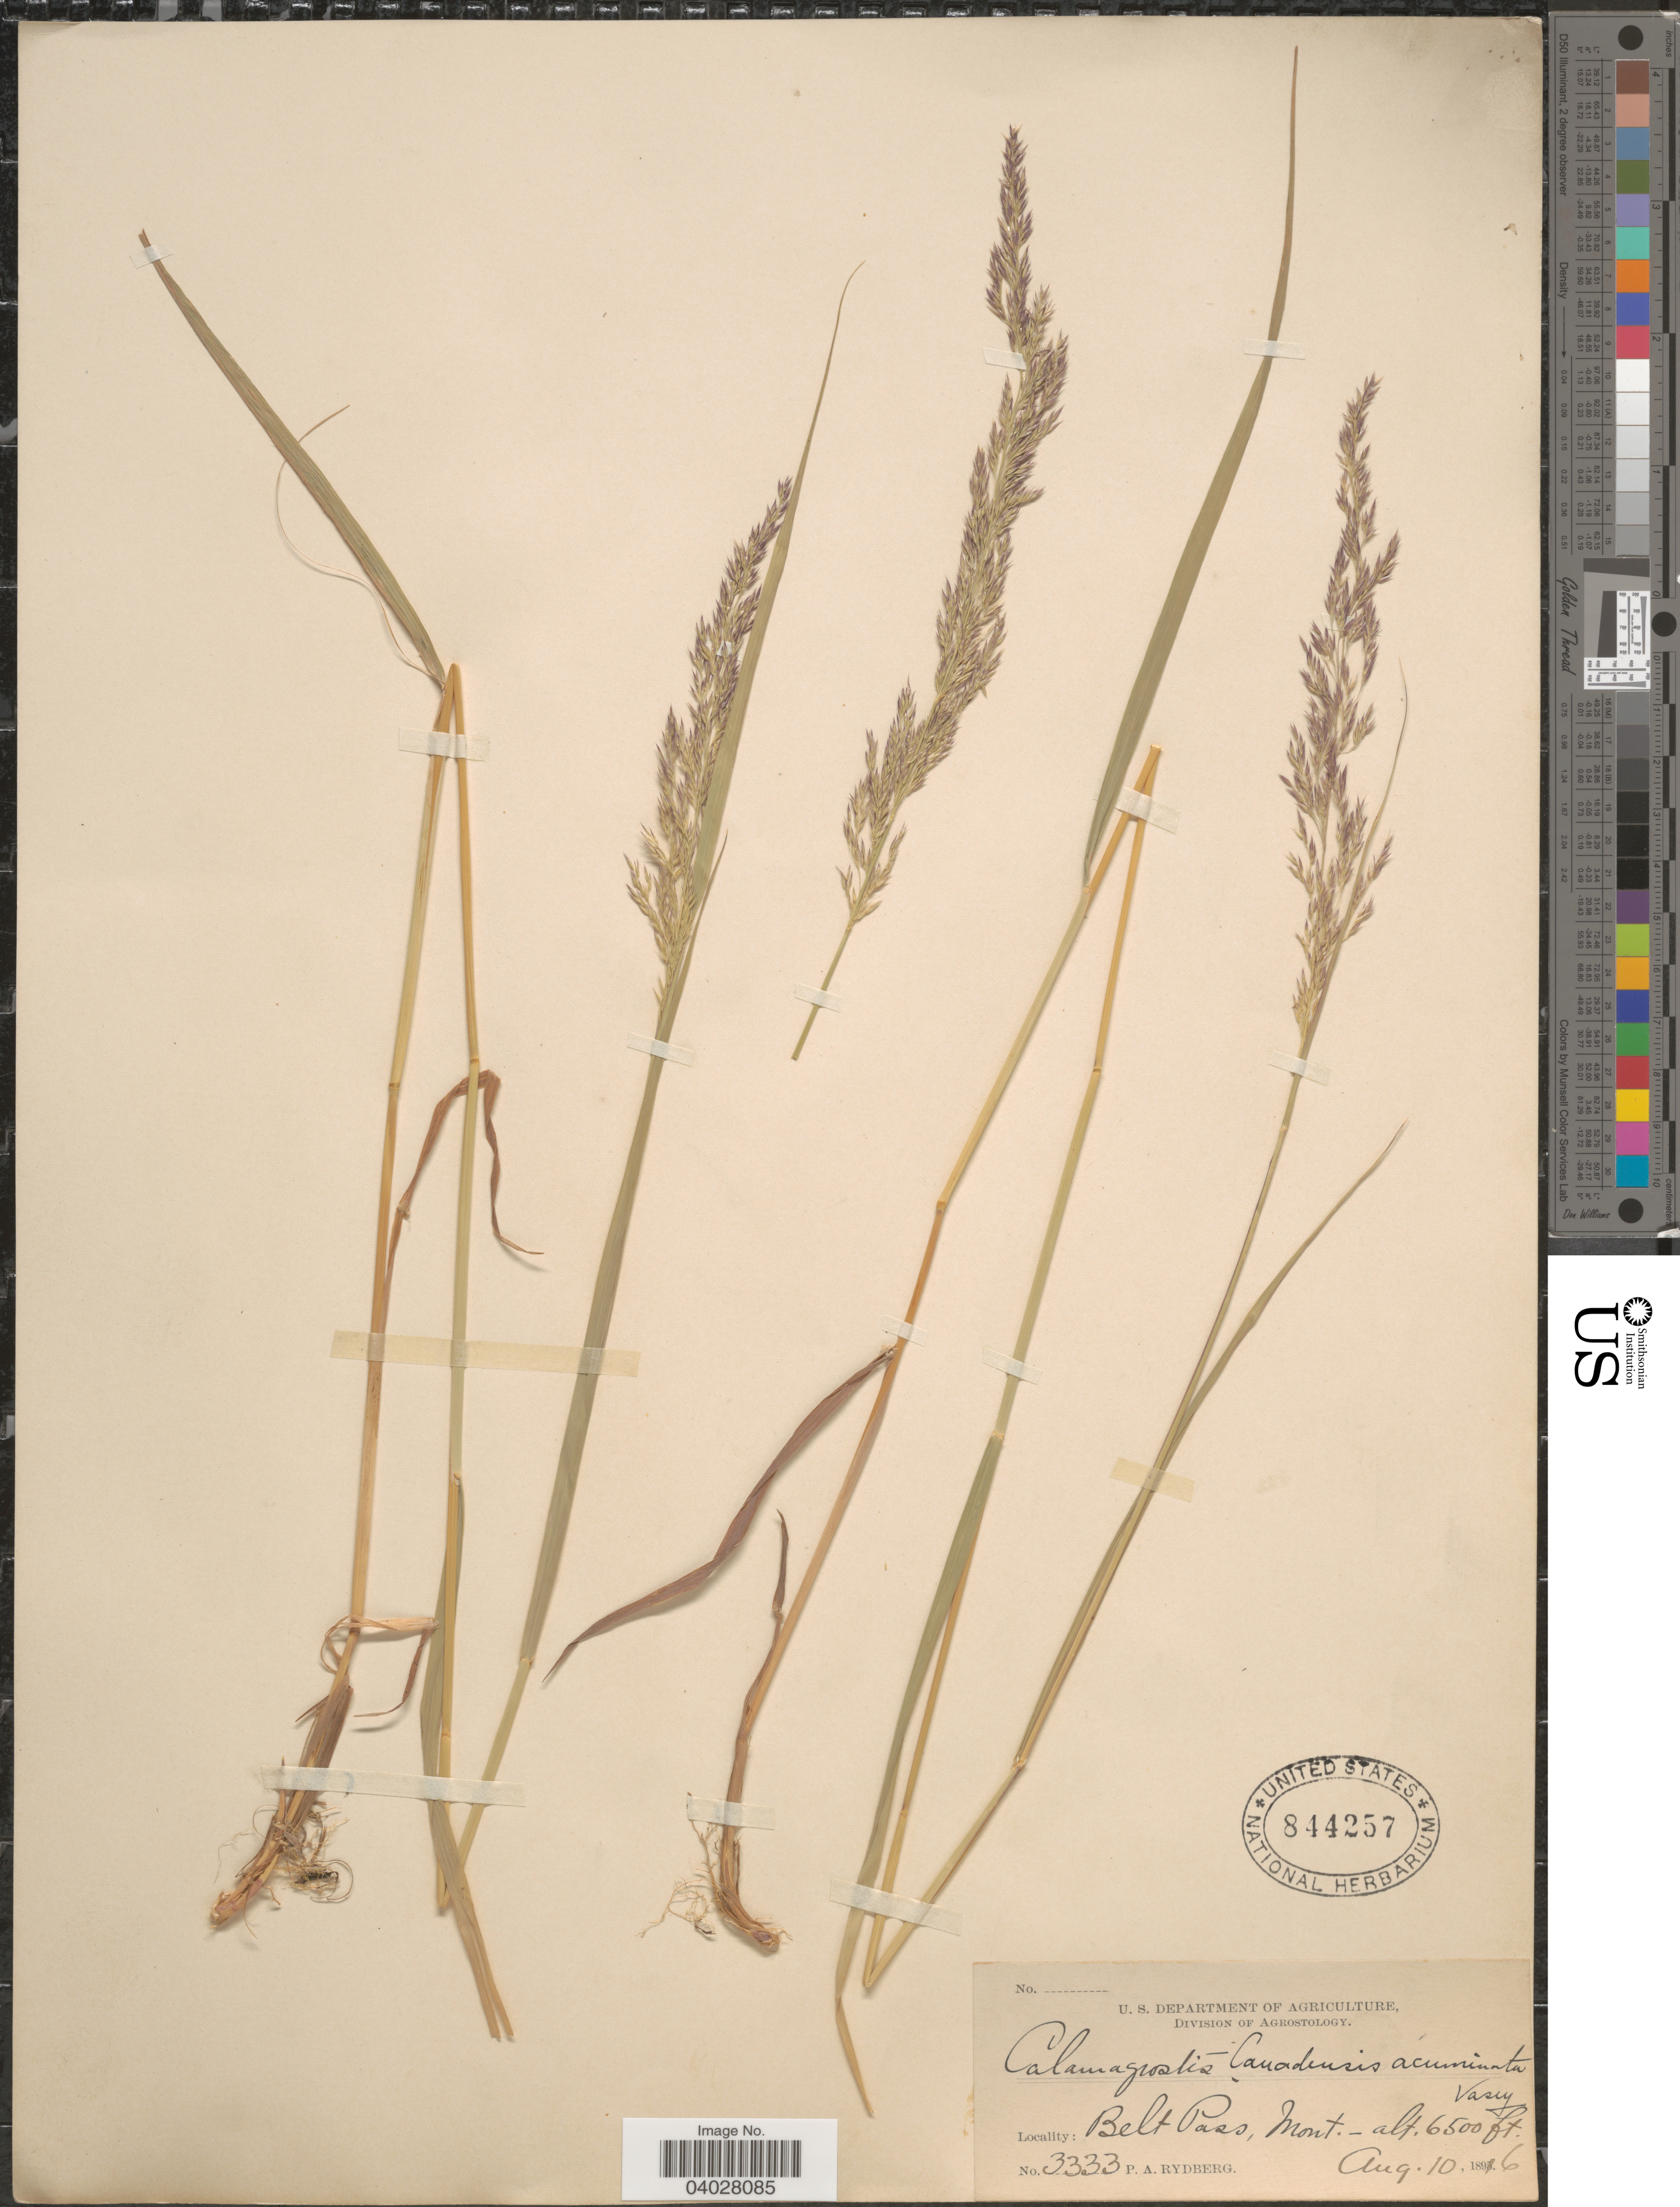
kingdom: Plantae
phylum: Tracheophyta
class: Liliopsida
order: Poales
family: Poaceae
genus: Calamagrostis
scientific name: Calamagrostis canadensis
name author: (Michx.) P. Beauv.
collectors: P. A. Rydberg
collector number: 3333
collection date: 1896-08-10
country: United States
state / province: Montana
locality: Belt Pass.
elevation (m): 1981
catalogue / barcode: US 844257